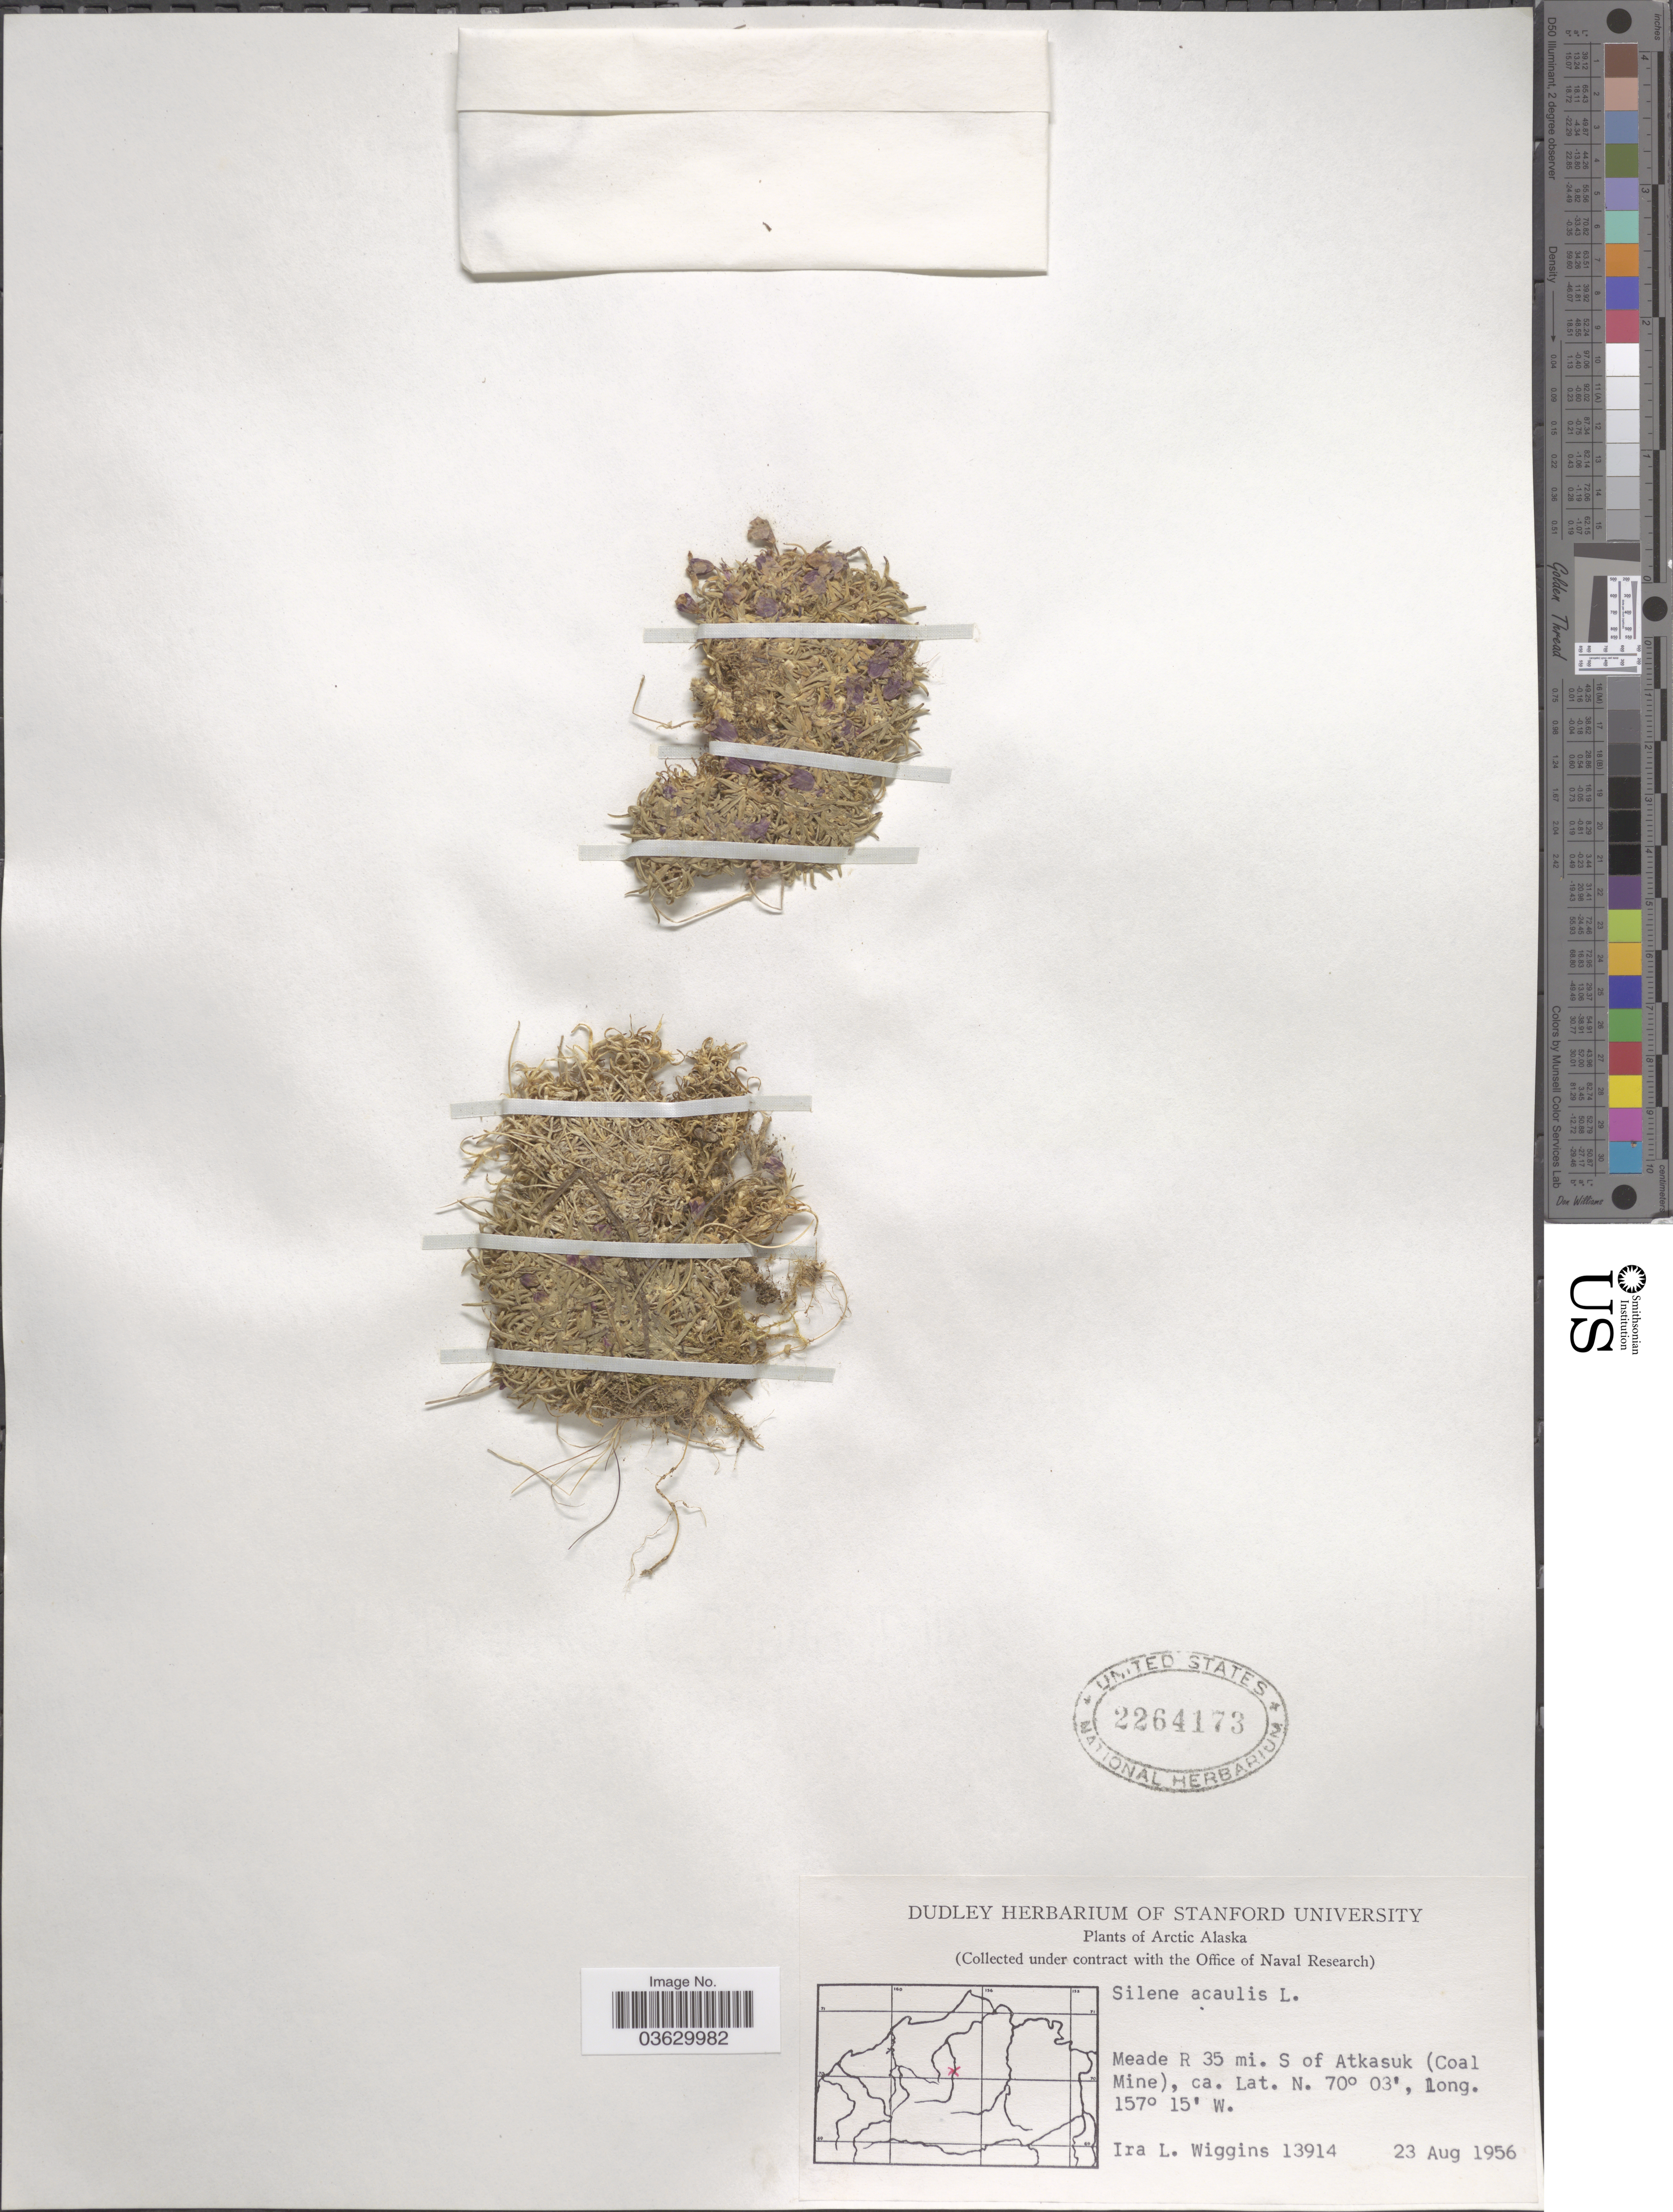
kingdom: Plantae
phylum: Tracheophyta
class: Magnoliopsida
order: Caryophyllales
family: Caryophyllaceae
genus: Silene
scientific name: Silene acaulis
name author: (L.) Jacq.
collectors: I. L. Wiggins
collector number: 13914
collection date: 1956-08-23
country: United States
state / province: Alaska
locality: Arctic Alaska. Meade R 35 mi. S of Atkasuk (Coal Mine).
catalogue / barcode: US 2264173